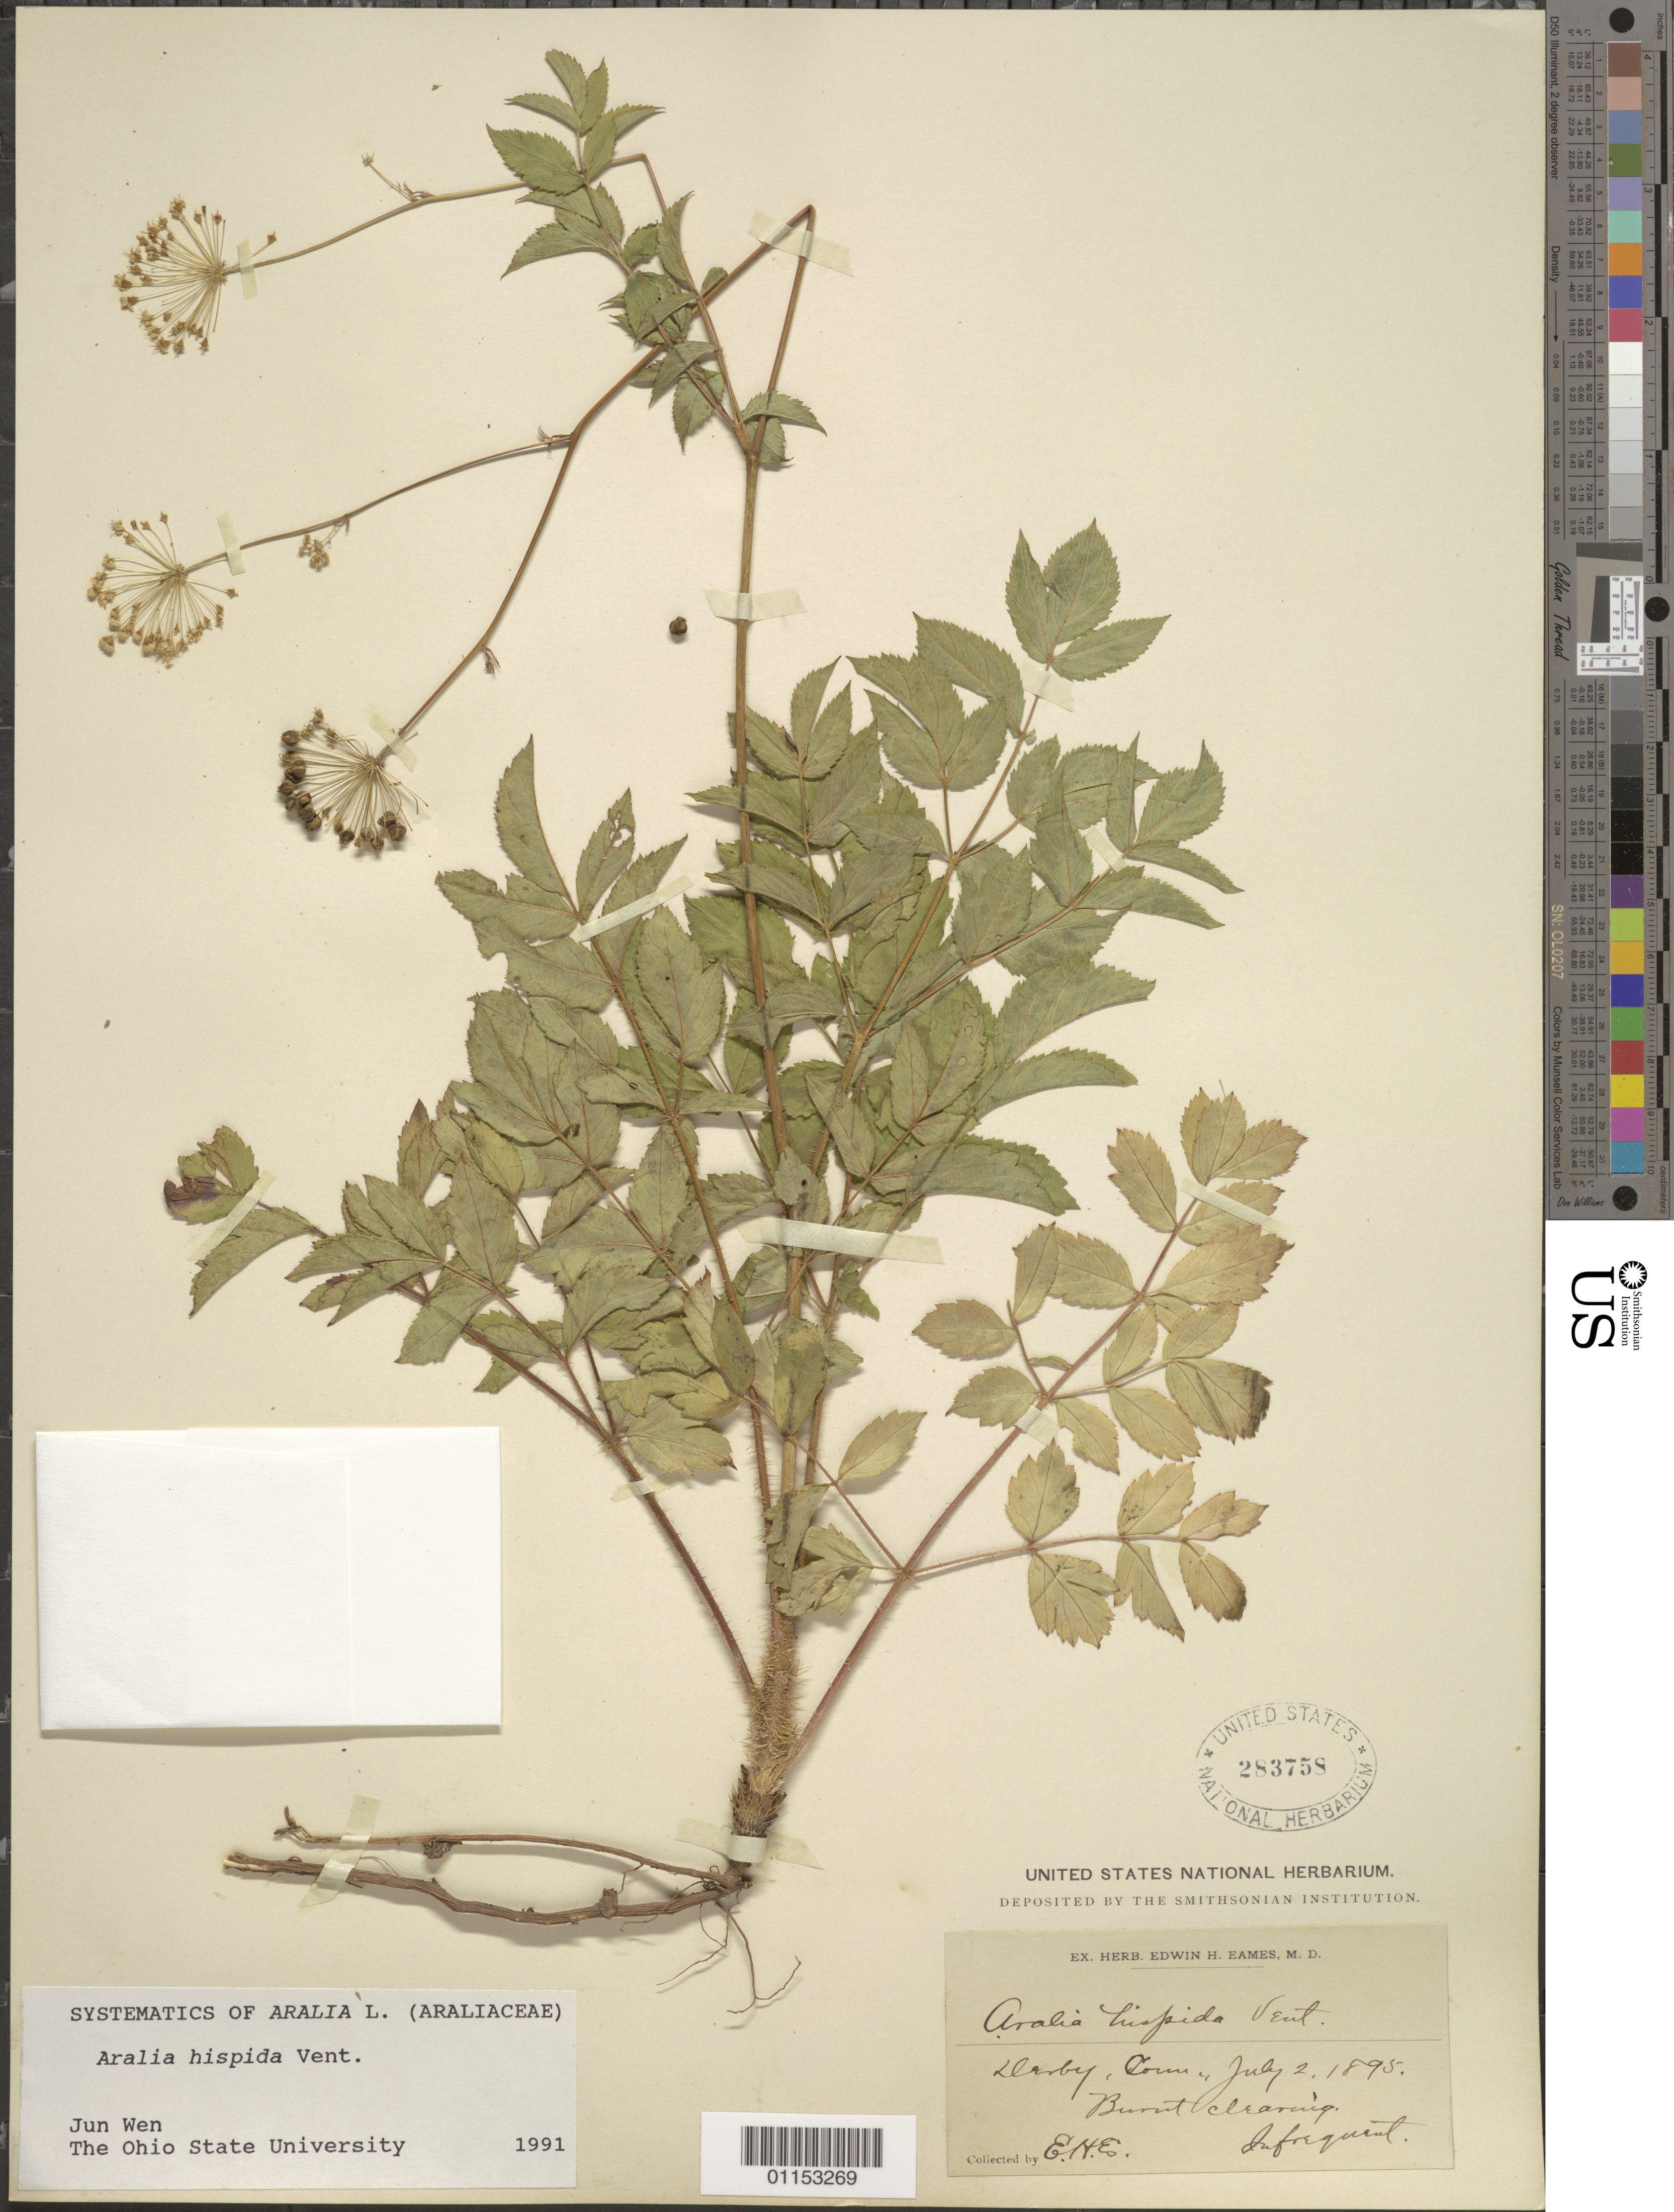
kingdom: Plantae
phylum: Tracheophyta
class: Magnoliopsida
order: Apiales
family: Araliaceae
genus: Aralia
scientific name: Aralia hispida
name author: Vent.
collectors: E. H. Eames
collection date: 1895-07-02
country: United States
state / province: New York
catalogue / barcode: US 283758